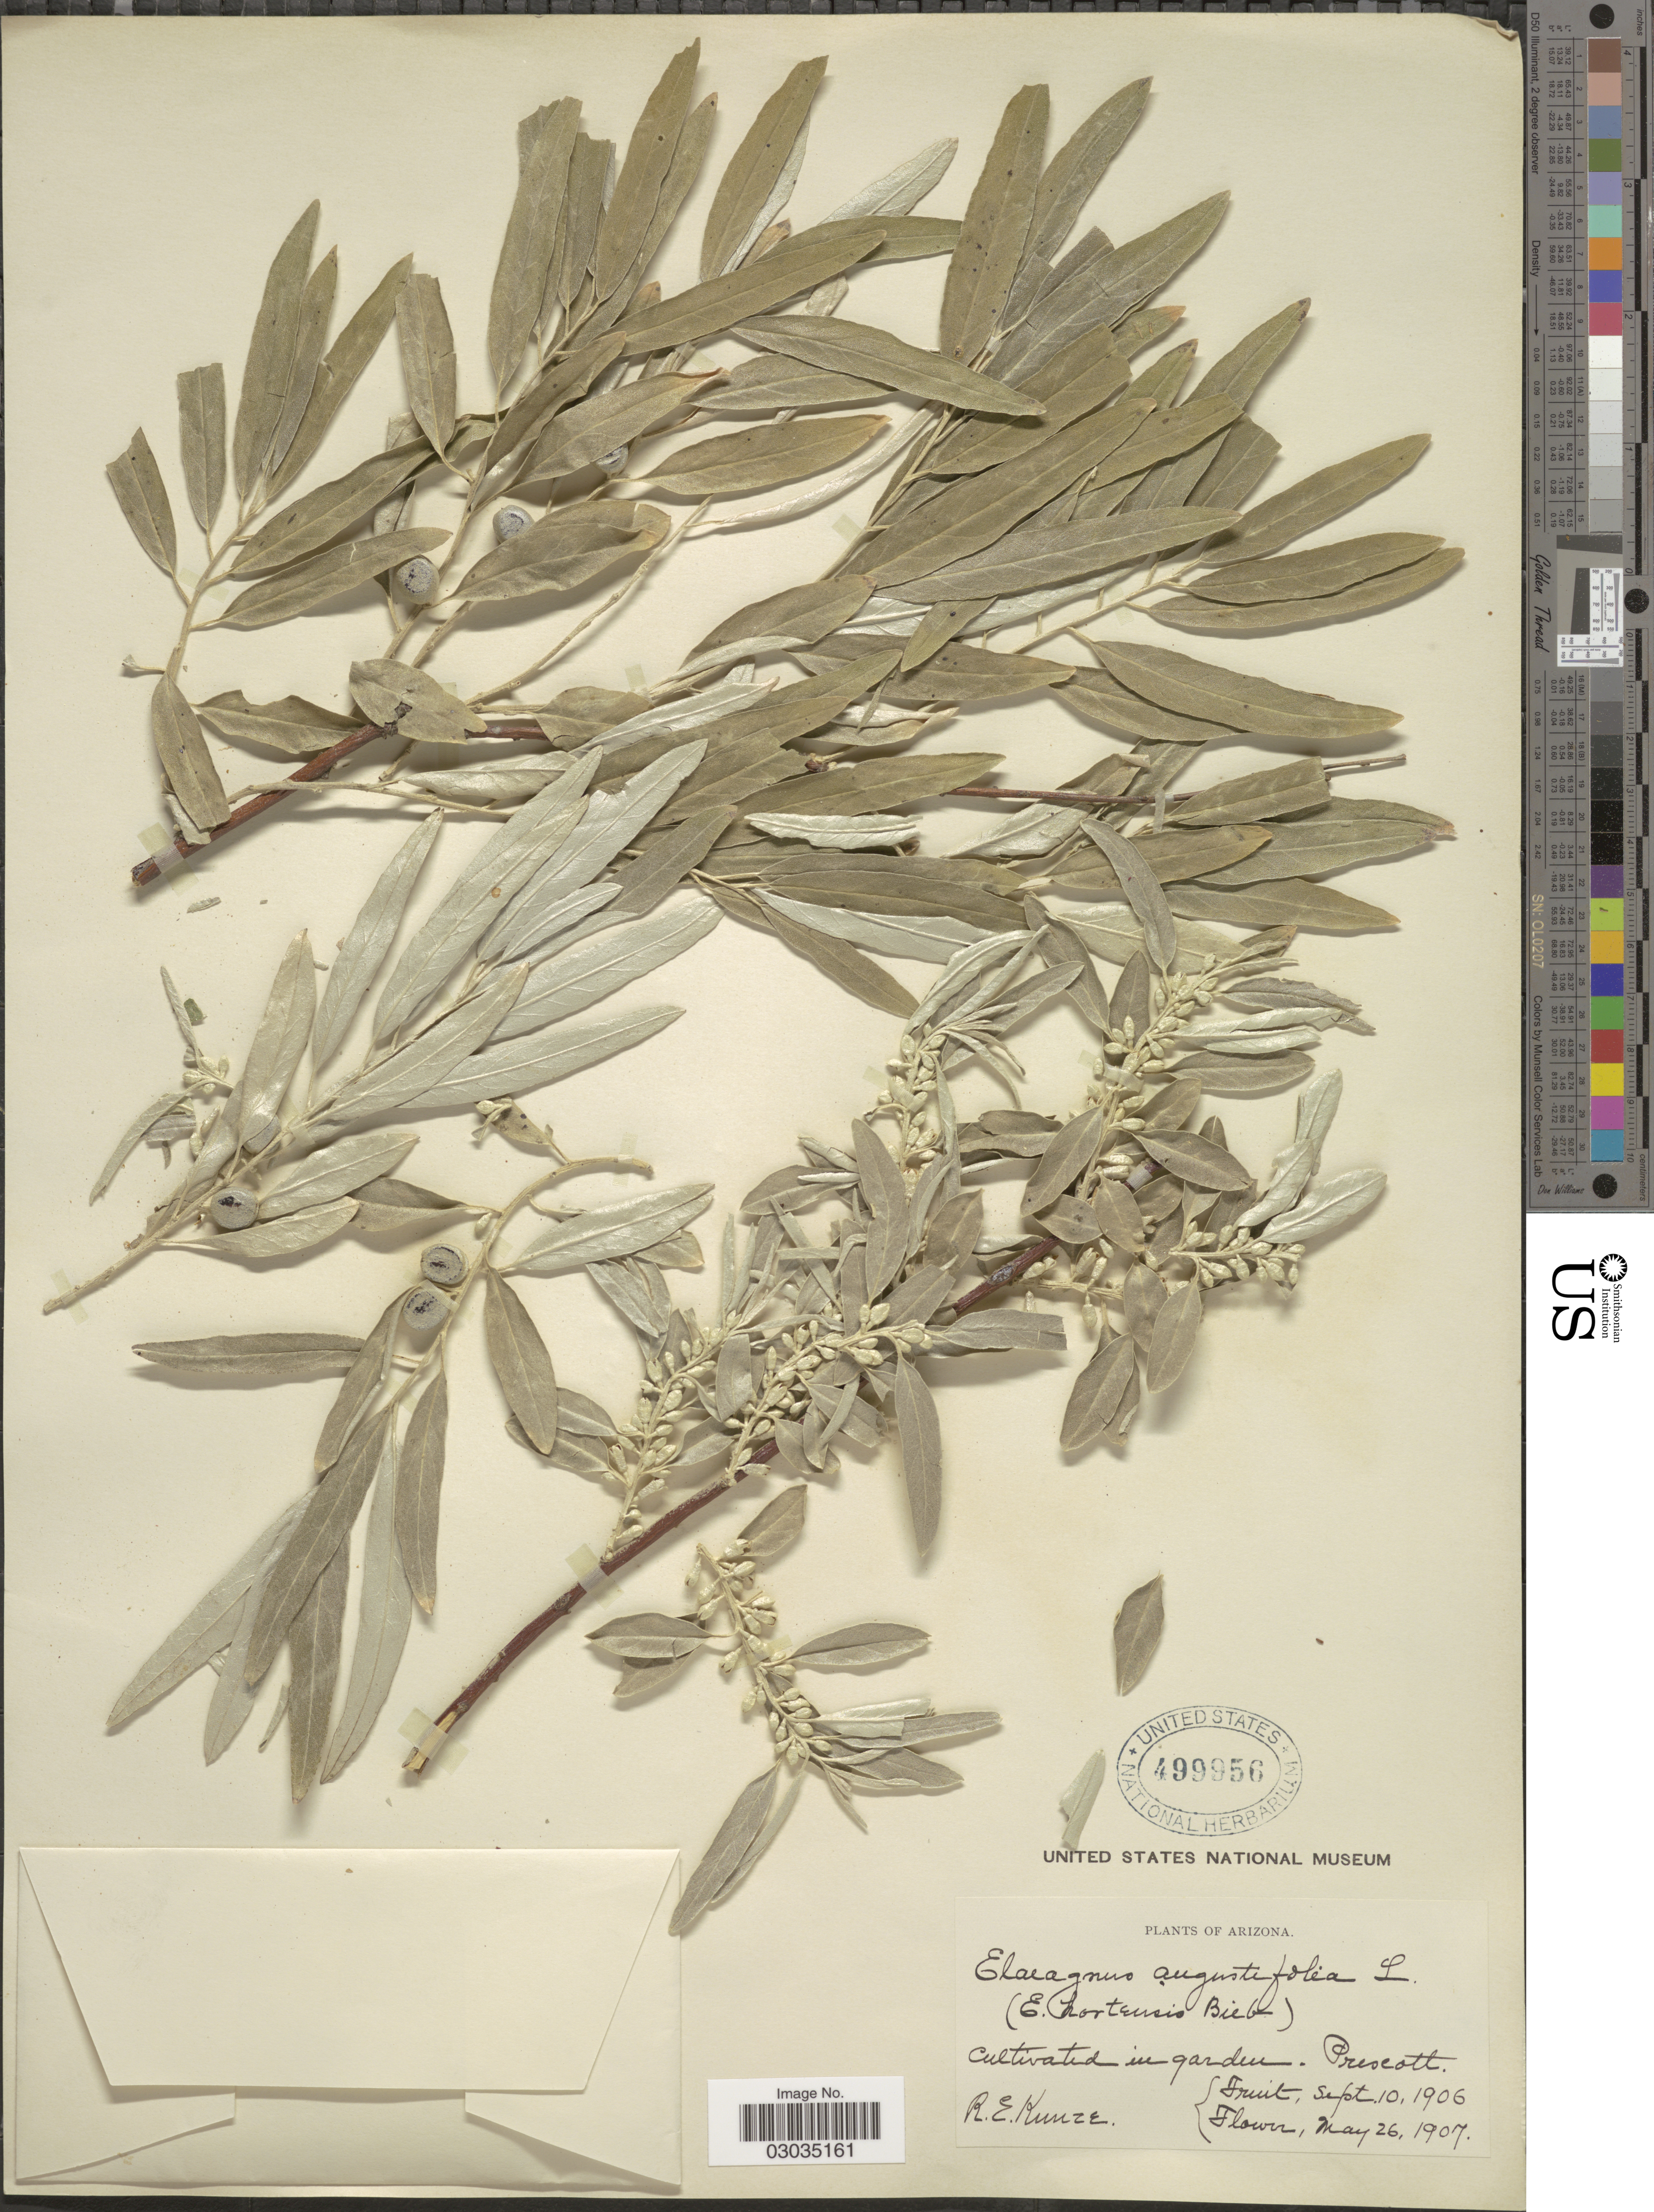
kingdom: Plantae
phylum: Tracheophyta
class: Magnoliopsida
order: Rosales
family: Elaeagnaceae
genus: Elaeagnus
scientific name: Elaeagnus angustifolia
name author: L.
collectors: R. E. Kunze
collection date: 1906-09-10/1907-05-26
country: United States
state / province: Arizona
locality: Cultivated in garden, Prescott.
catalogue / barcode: US 499956